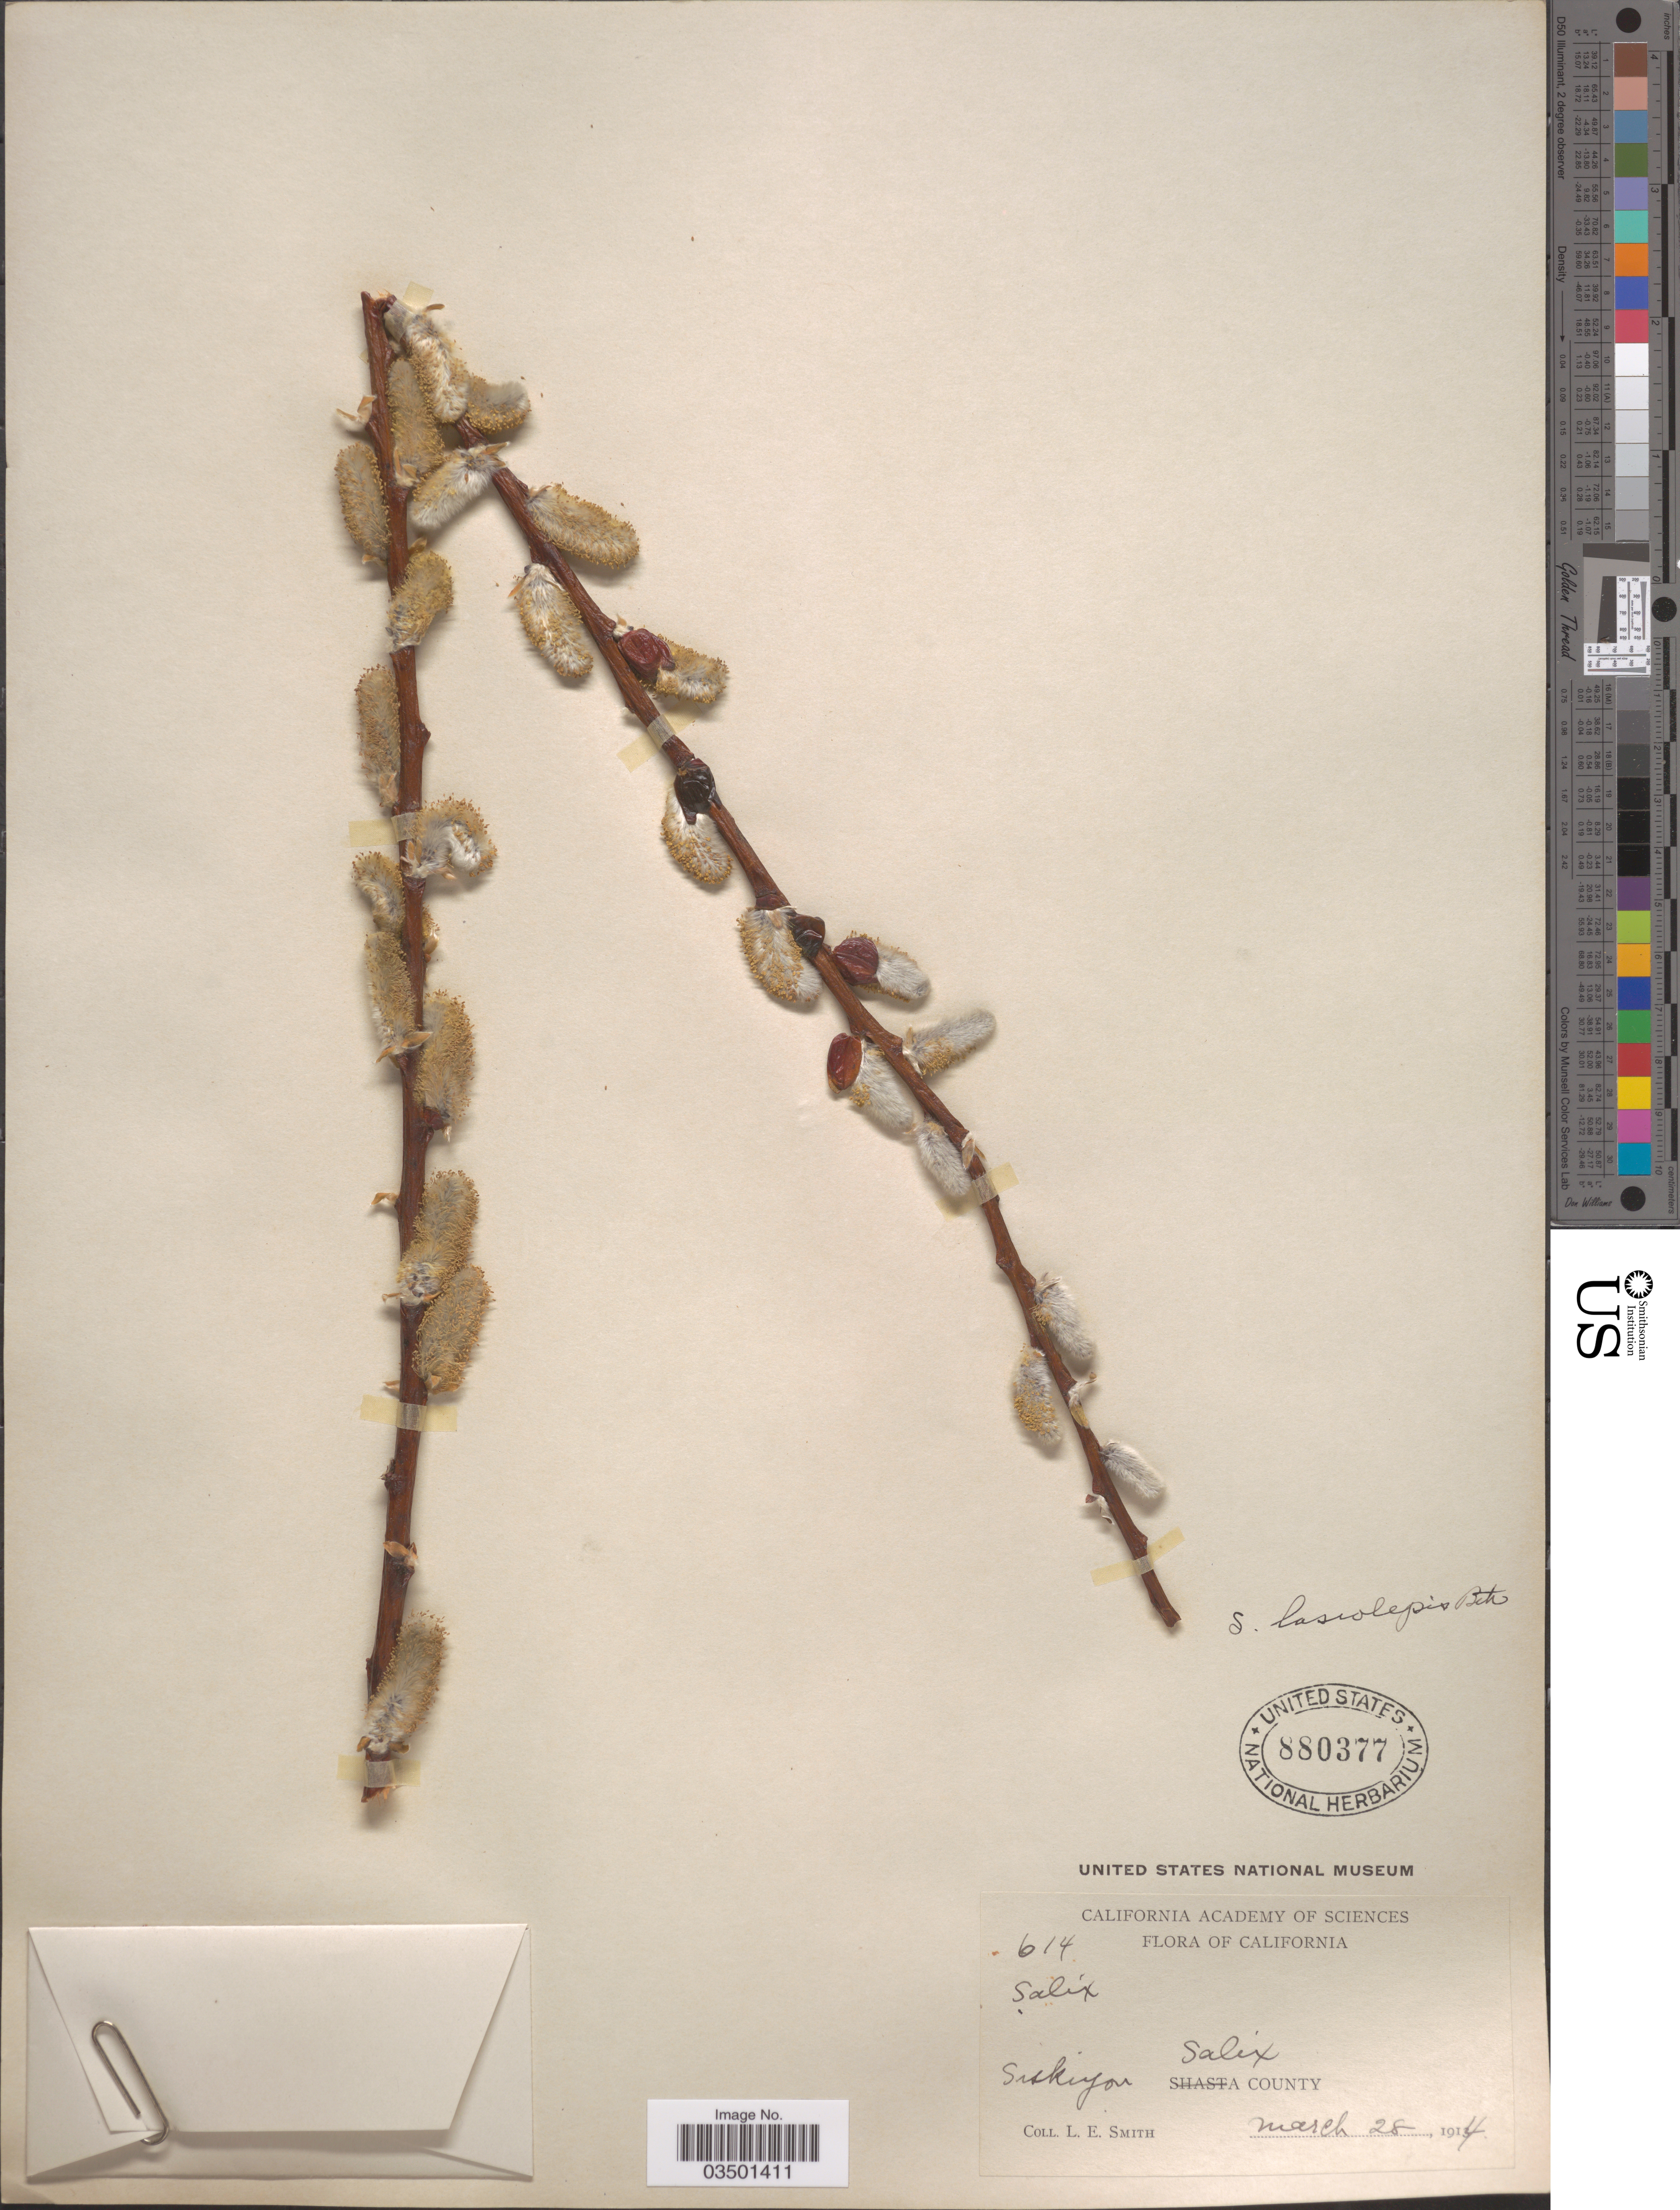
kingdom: Plantae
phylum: Tracheophyta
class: Magnoliopsida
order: Malpighiales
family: Salicaceae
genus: Salix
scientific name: Salix lasiolepis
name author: Benth.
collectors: L. E. Smith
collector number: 614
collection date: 1914-03-28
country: United States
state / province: California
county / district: Siskiyou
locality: Siskiyou, Salix County.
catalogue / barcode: US 880377